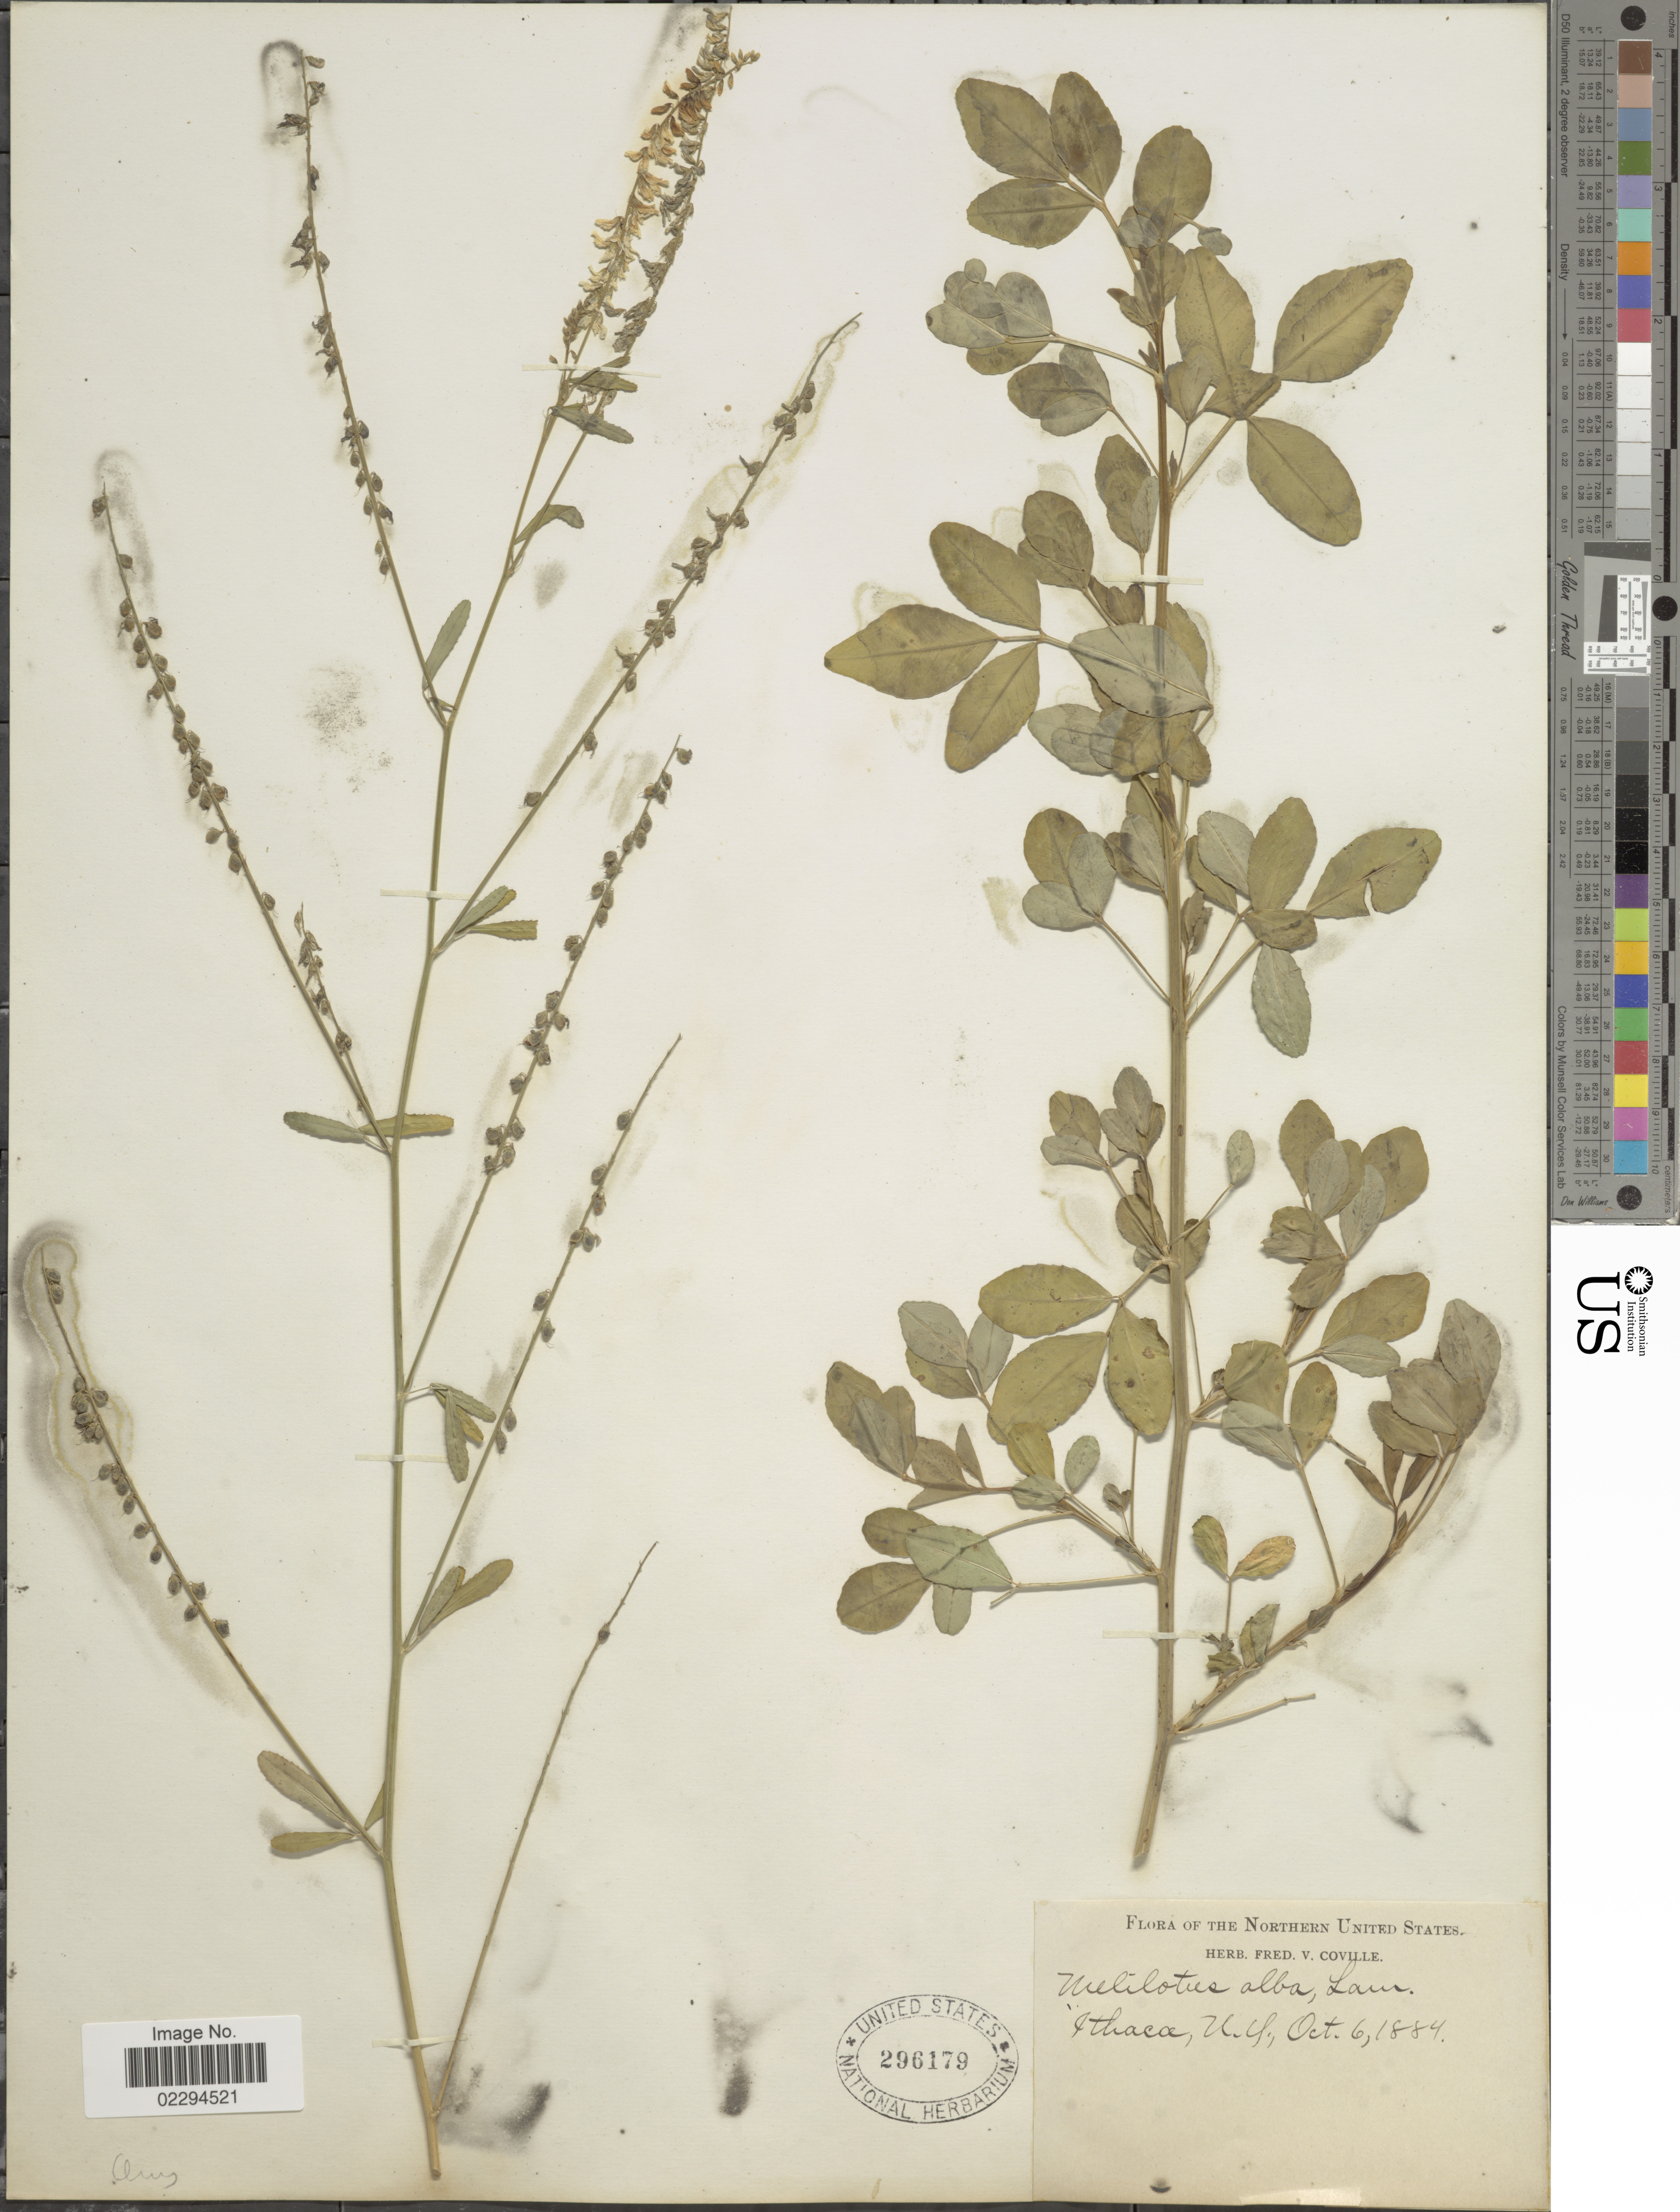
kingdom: Plantae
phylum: Tracheophyta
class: Magnoliopsida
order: Fabales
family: Fabaceae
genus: Melilotus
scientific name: Melilotus albus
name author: Medik.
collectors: F. V. Coville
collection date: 1884-10-06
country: United States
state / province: New York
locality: Northern United States, Ithaca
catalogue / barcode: US 296179